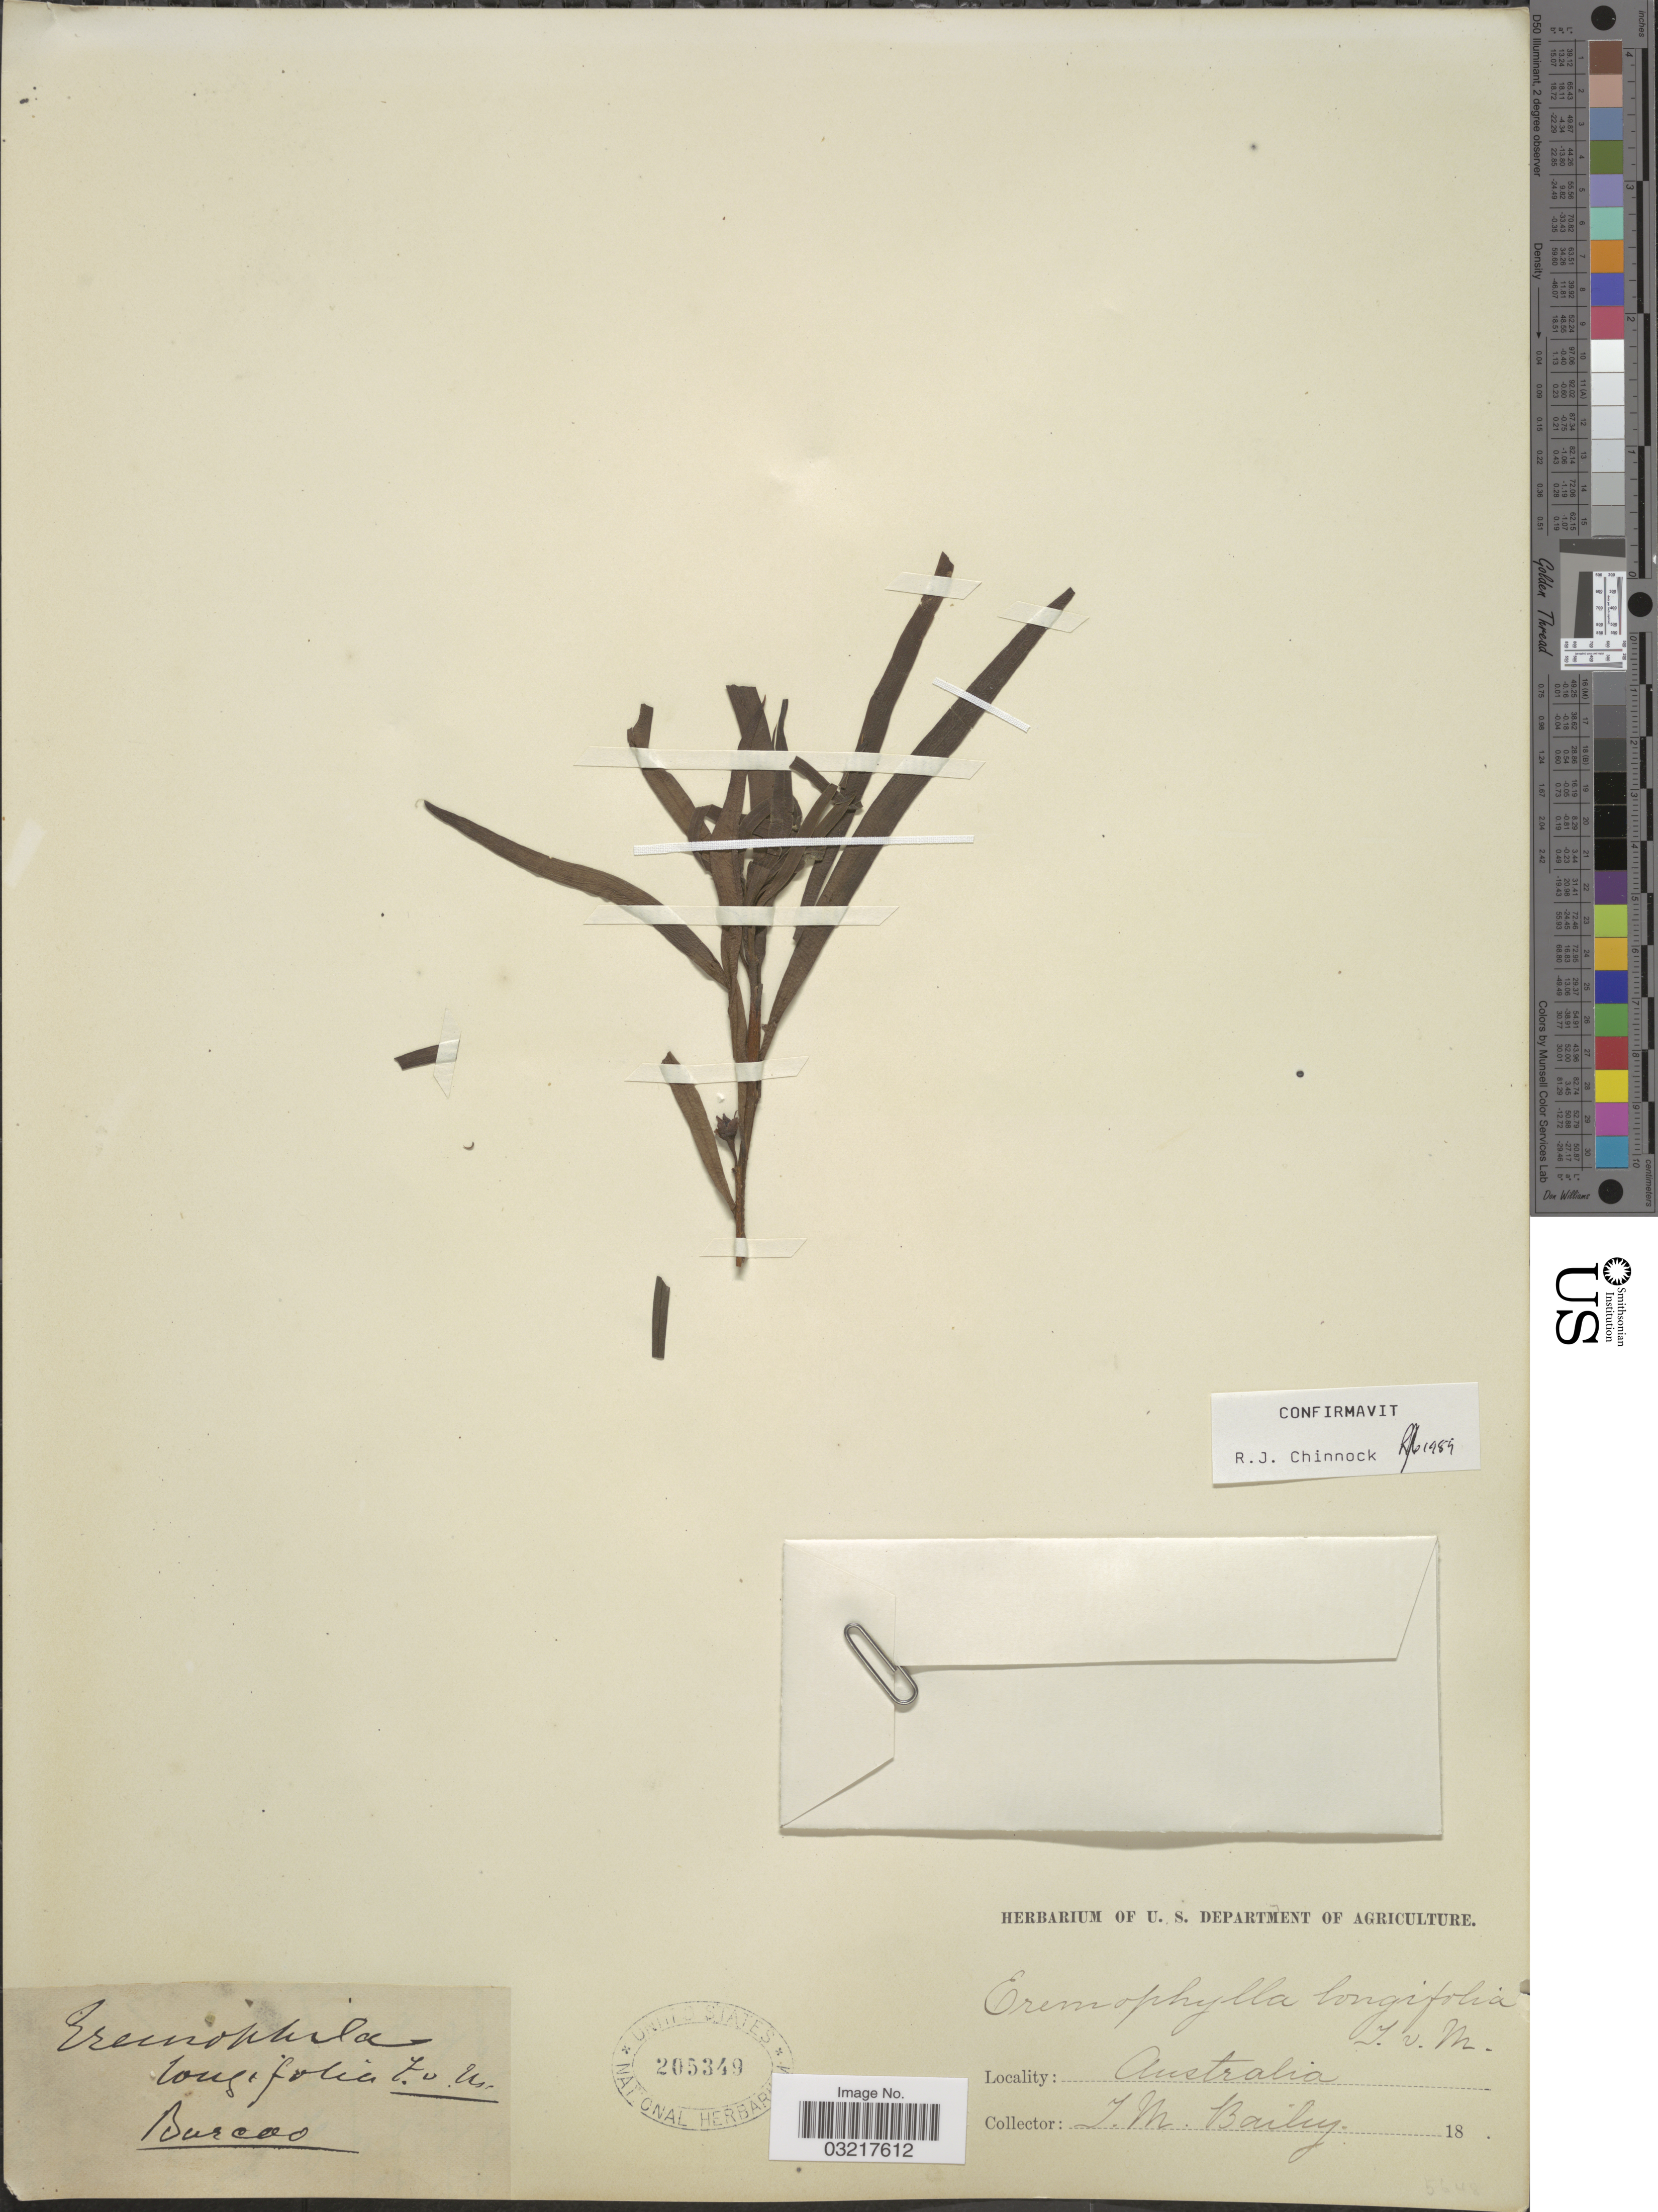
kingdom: Plantae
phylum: Tracheophyta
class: Magnoliopsida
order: Lamiales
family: Scrophulariaceae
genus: Eremophila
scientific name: Eremophila longifolia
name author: (R. Br.) F. Muell.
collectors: T. M. Bailey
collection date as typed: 18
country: Australia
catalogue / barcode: US 205349